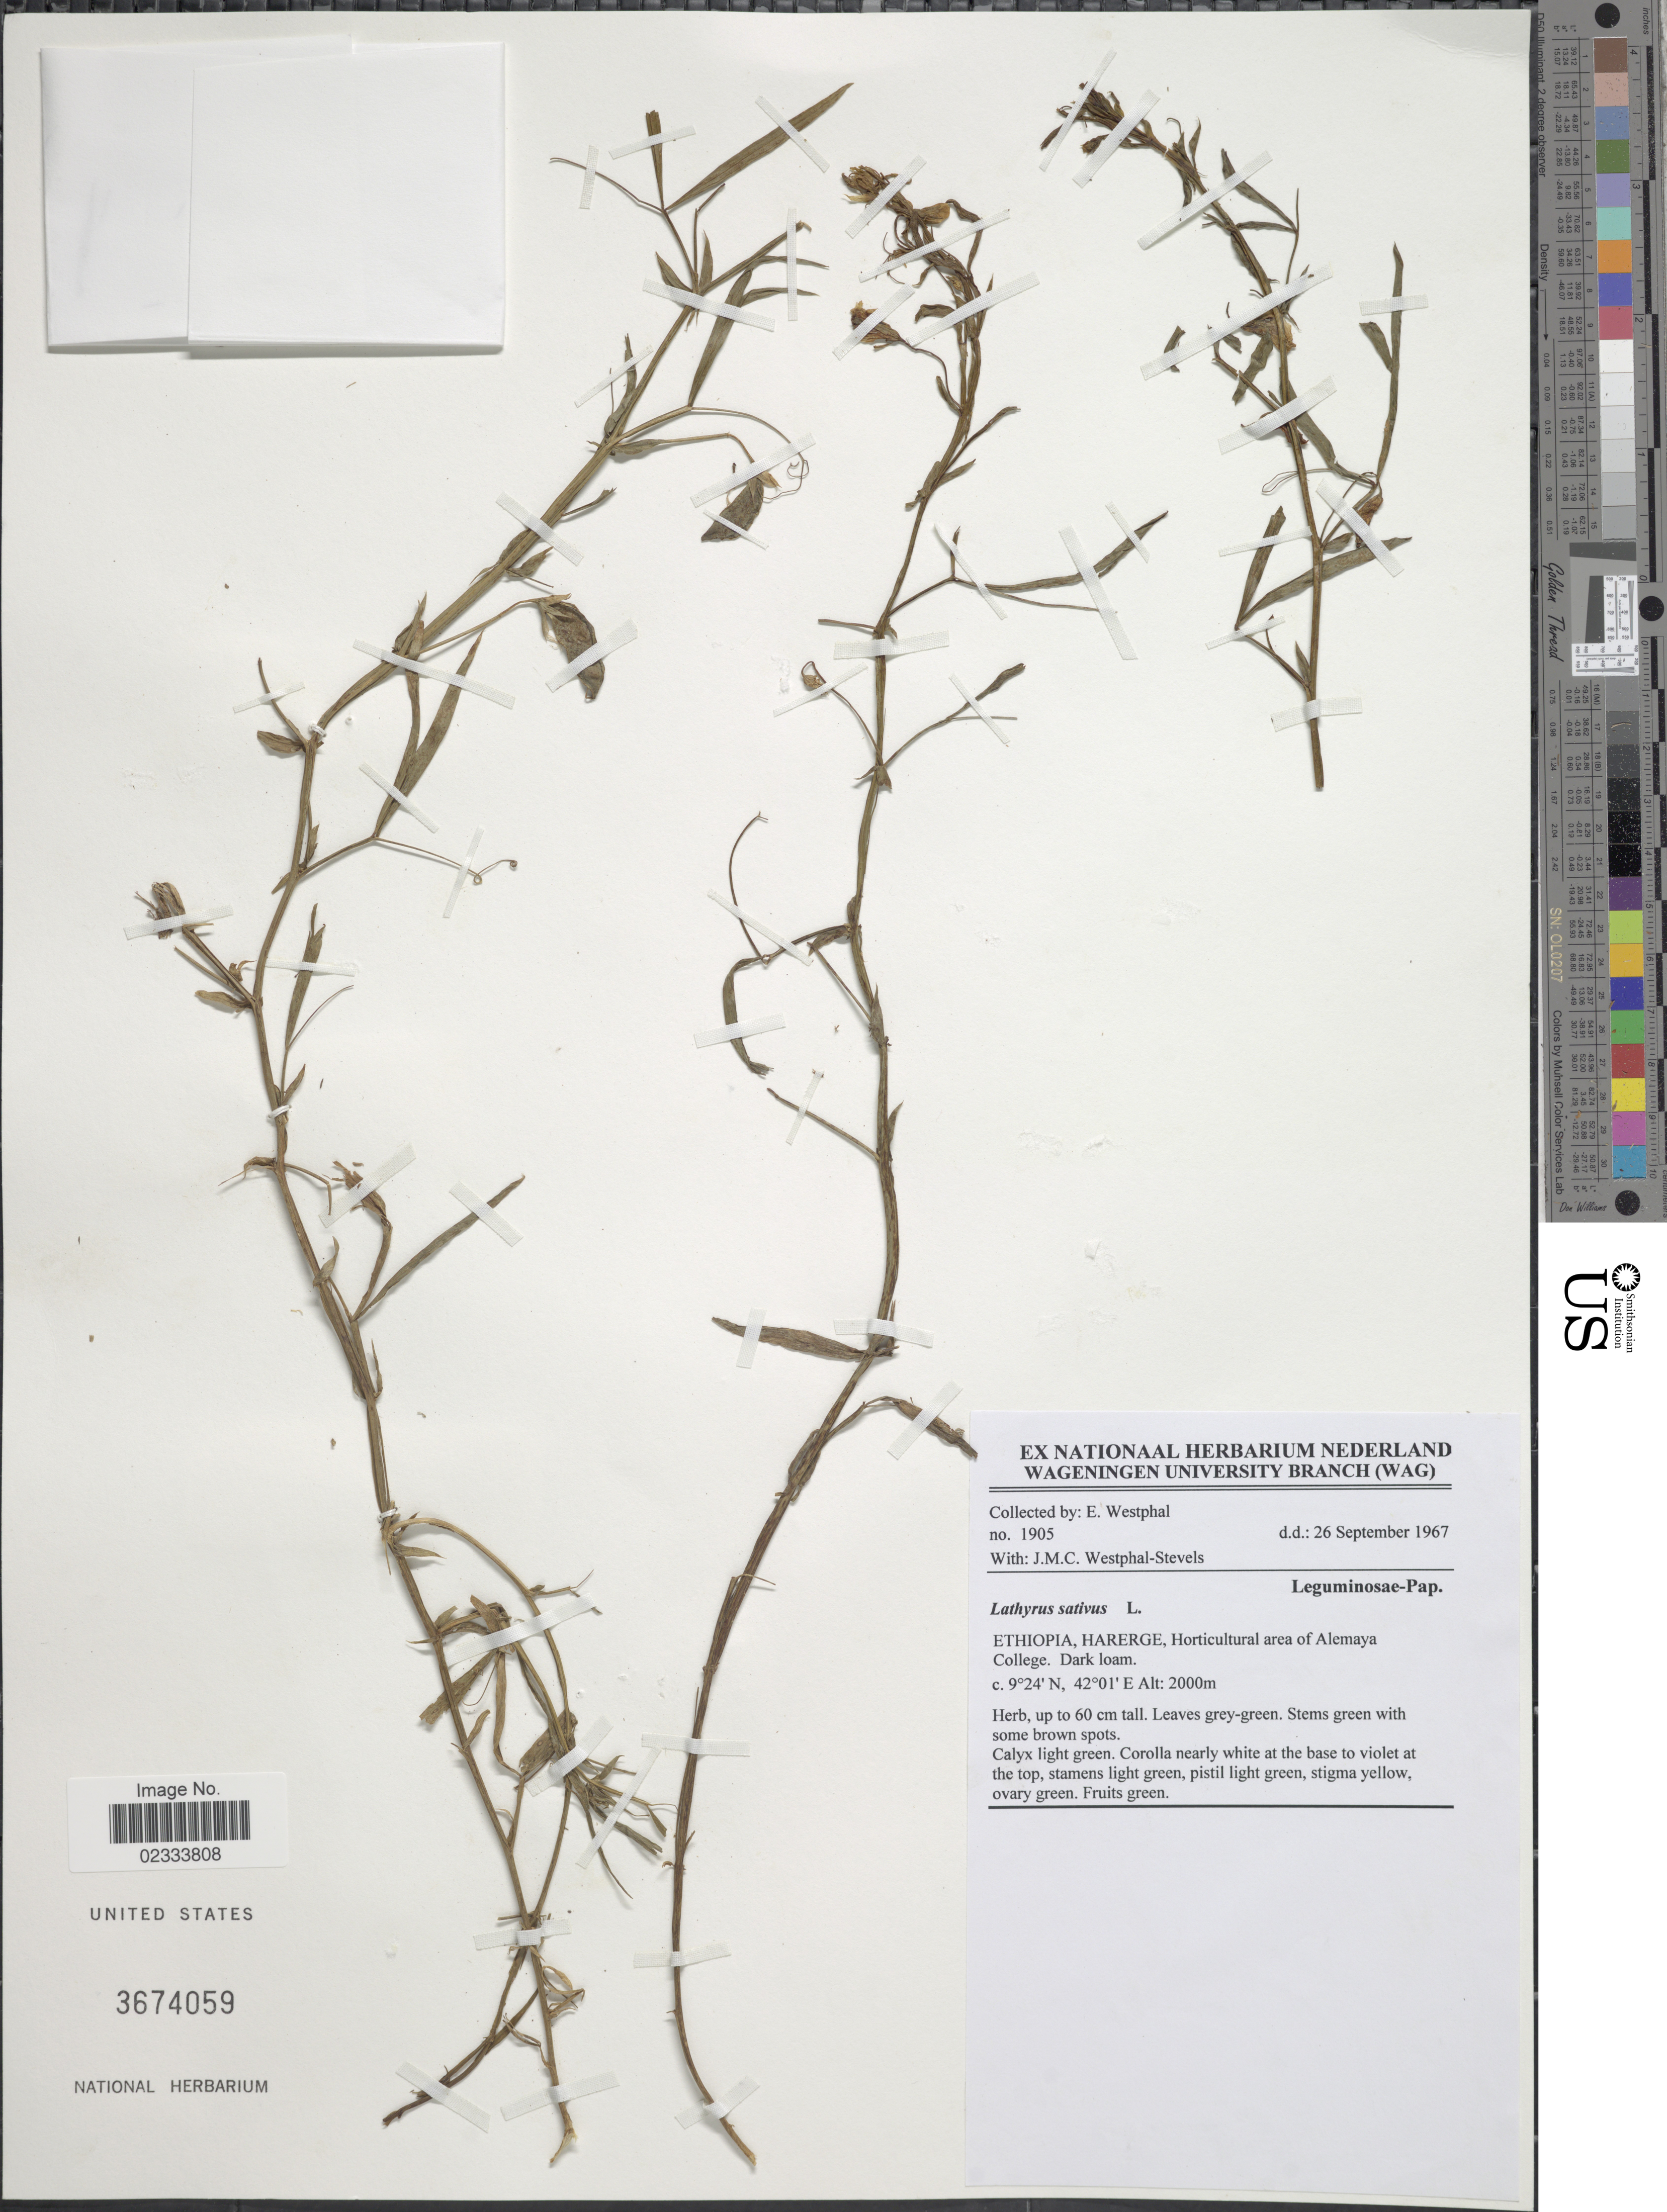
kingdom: Plantae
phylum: Tracheophyta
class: Magnoliopsida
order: Fabales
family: Fabaceae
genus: Lathyrus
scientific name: Lathyrus sativus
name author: L.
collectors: E. Westphal & J. Westphal-Stevels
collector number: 1905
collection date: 1967-09-26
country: Ethiopia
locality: Harerge, Horticultural area of Alemaya College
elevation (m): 2000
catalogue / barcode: US 3674059